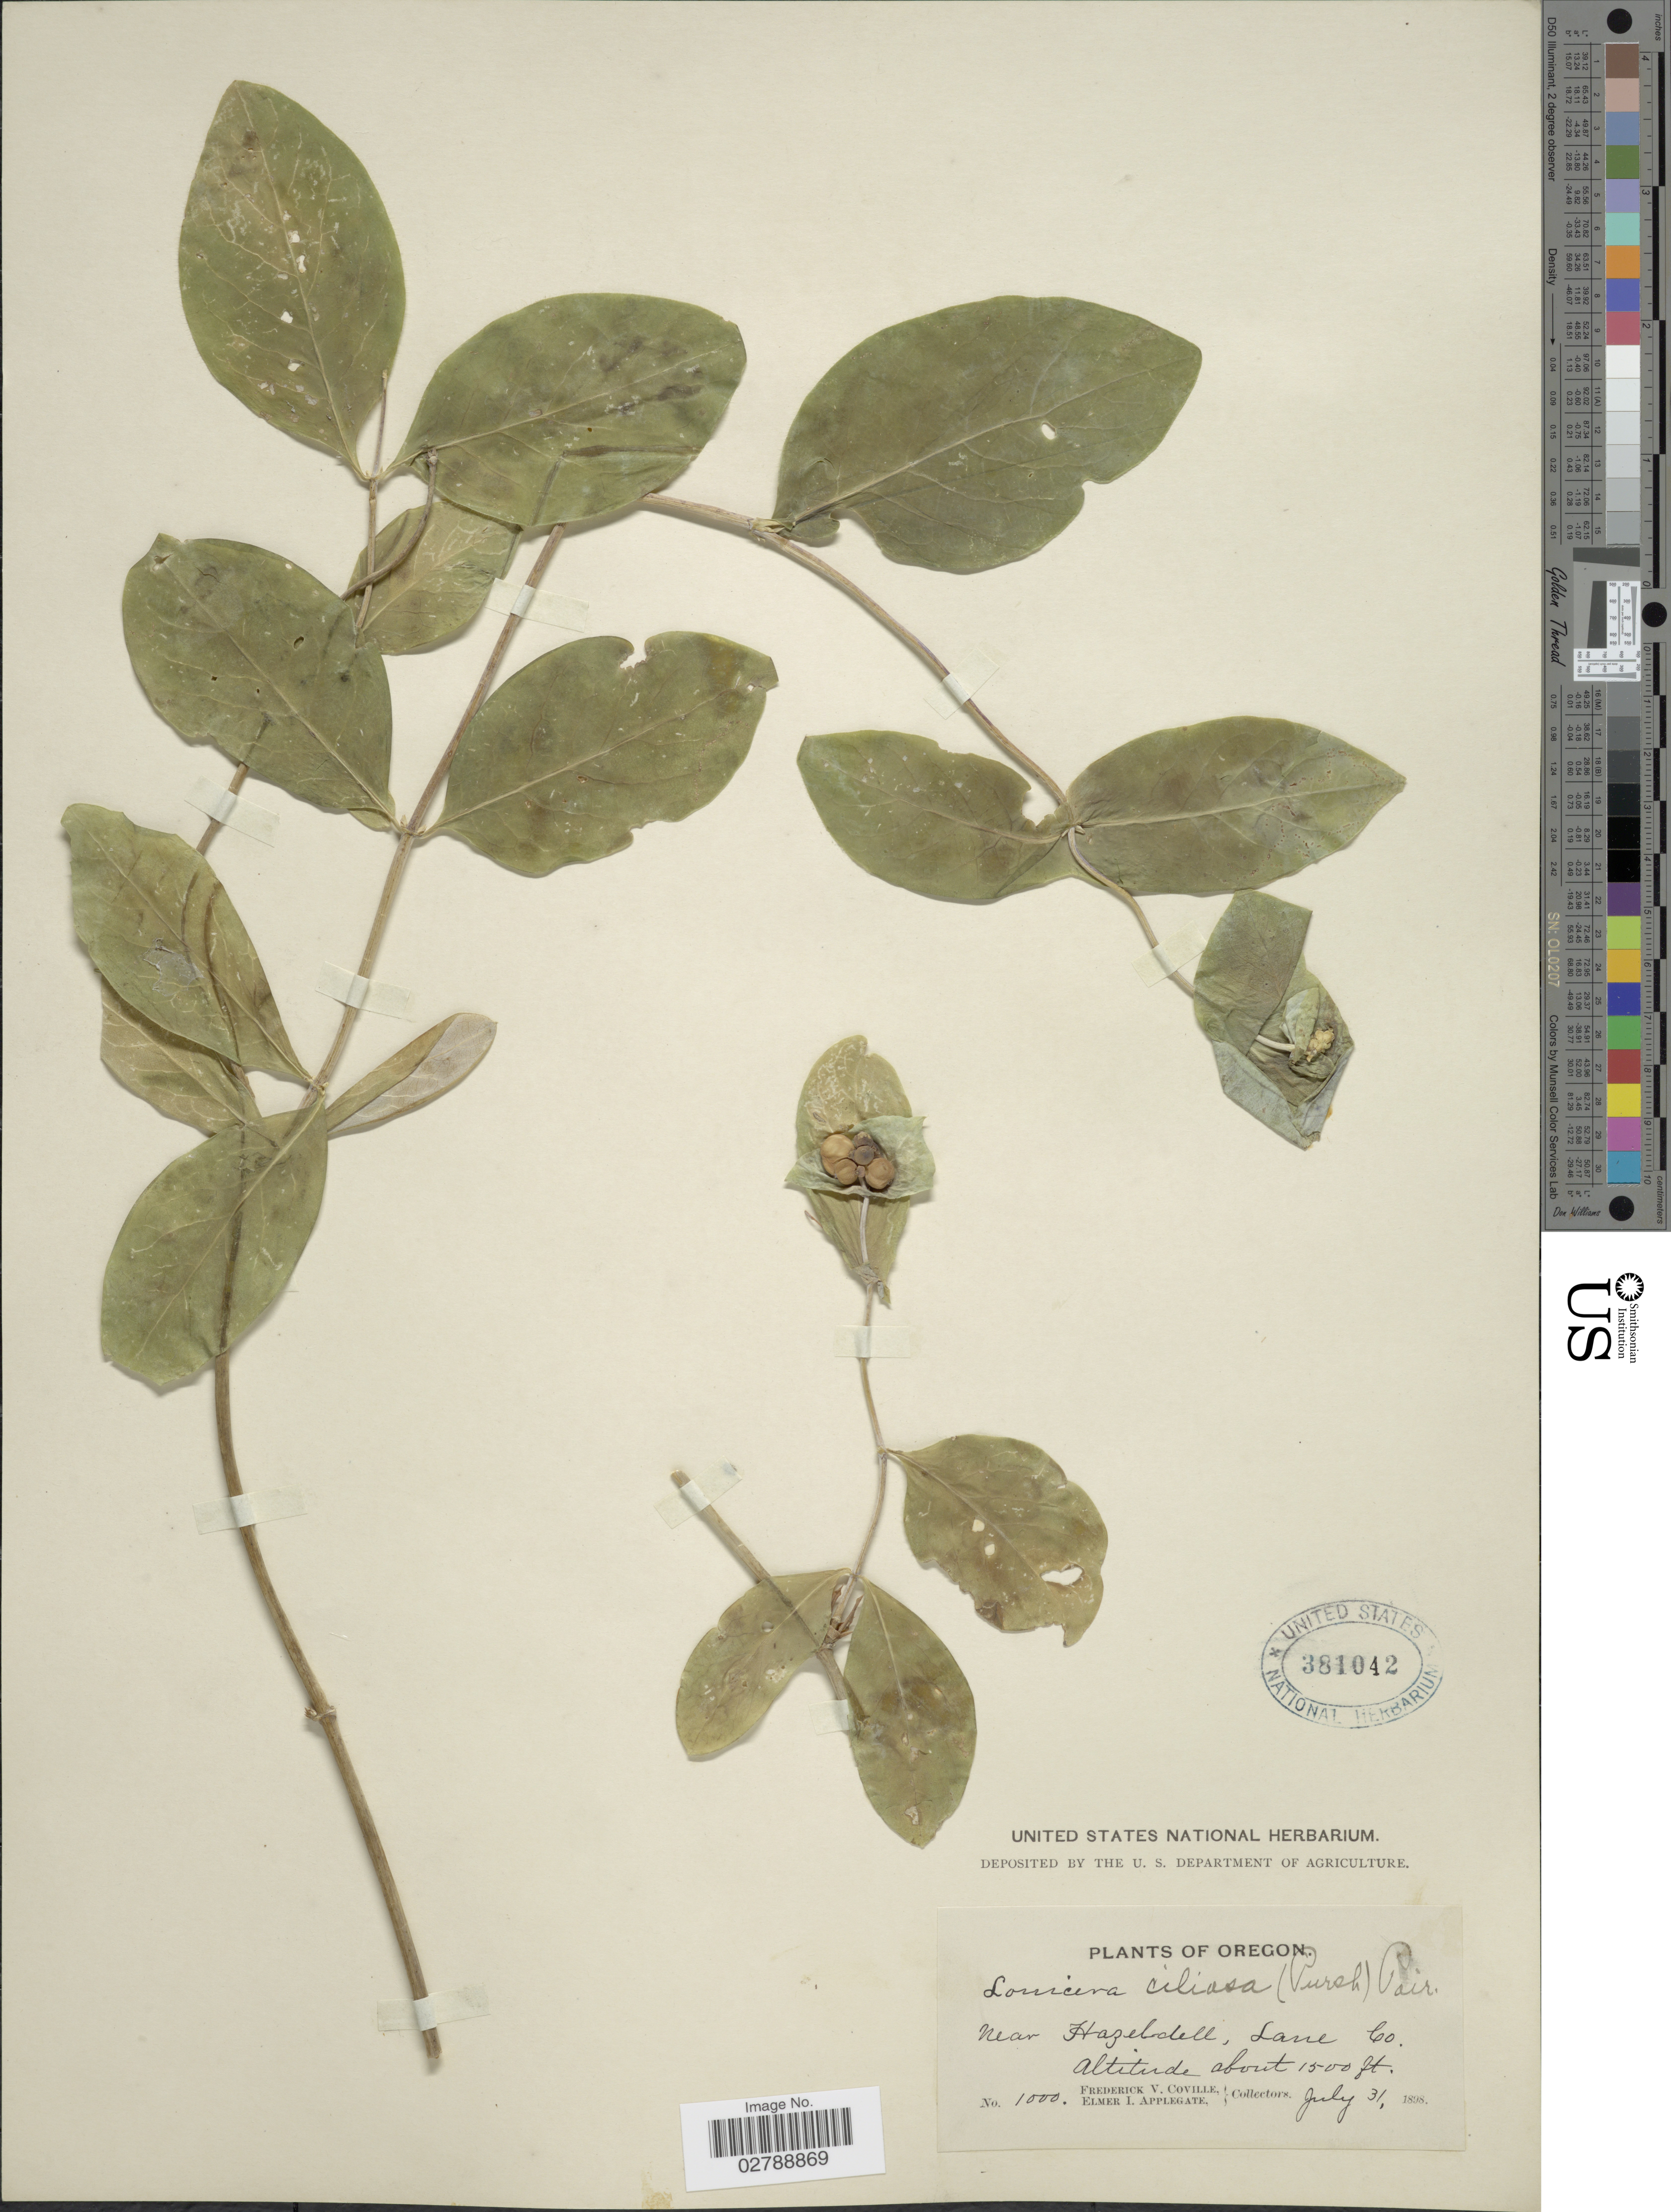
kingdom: Plantae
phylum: Tracheophyta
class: Magnoliopsida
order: Dipsacales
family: Caprifoliaceae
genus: Lonicera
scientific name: Lonicera ciliosa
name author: Poir.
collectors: F. V. Coville & E. I. Applegate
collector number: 1000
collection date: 1898-07-31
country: United States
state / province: Oregon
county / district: Lane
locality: Near Hazeldell, Lane Co.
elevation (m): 457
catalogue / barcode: US 381042